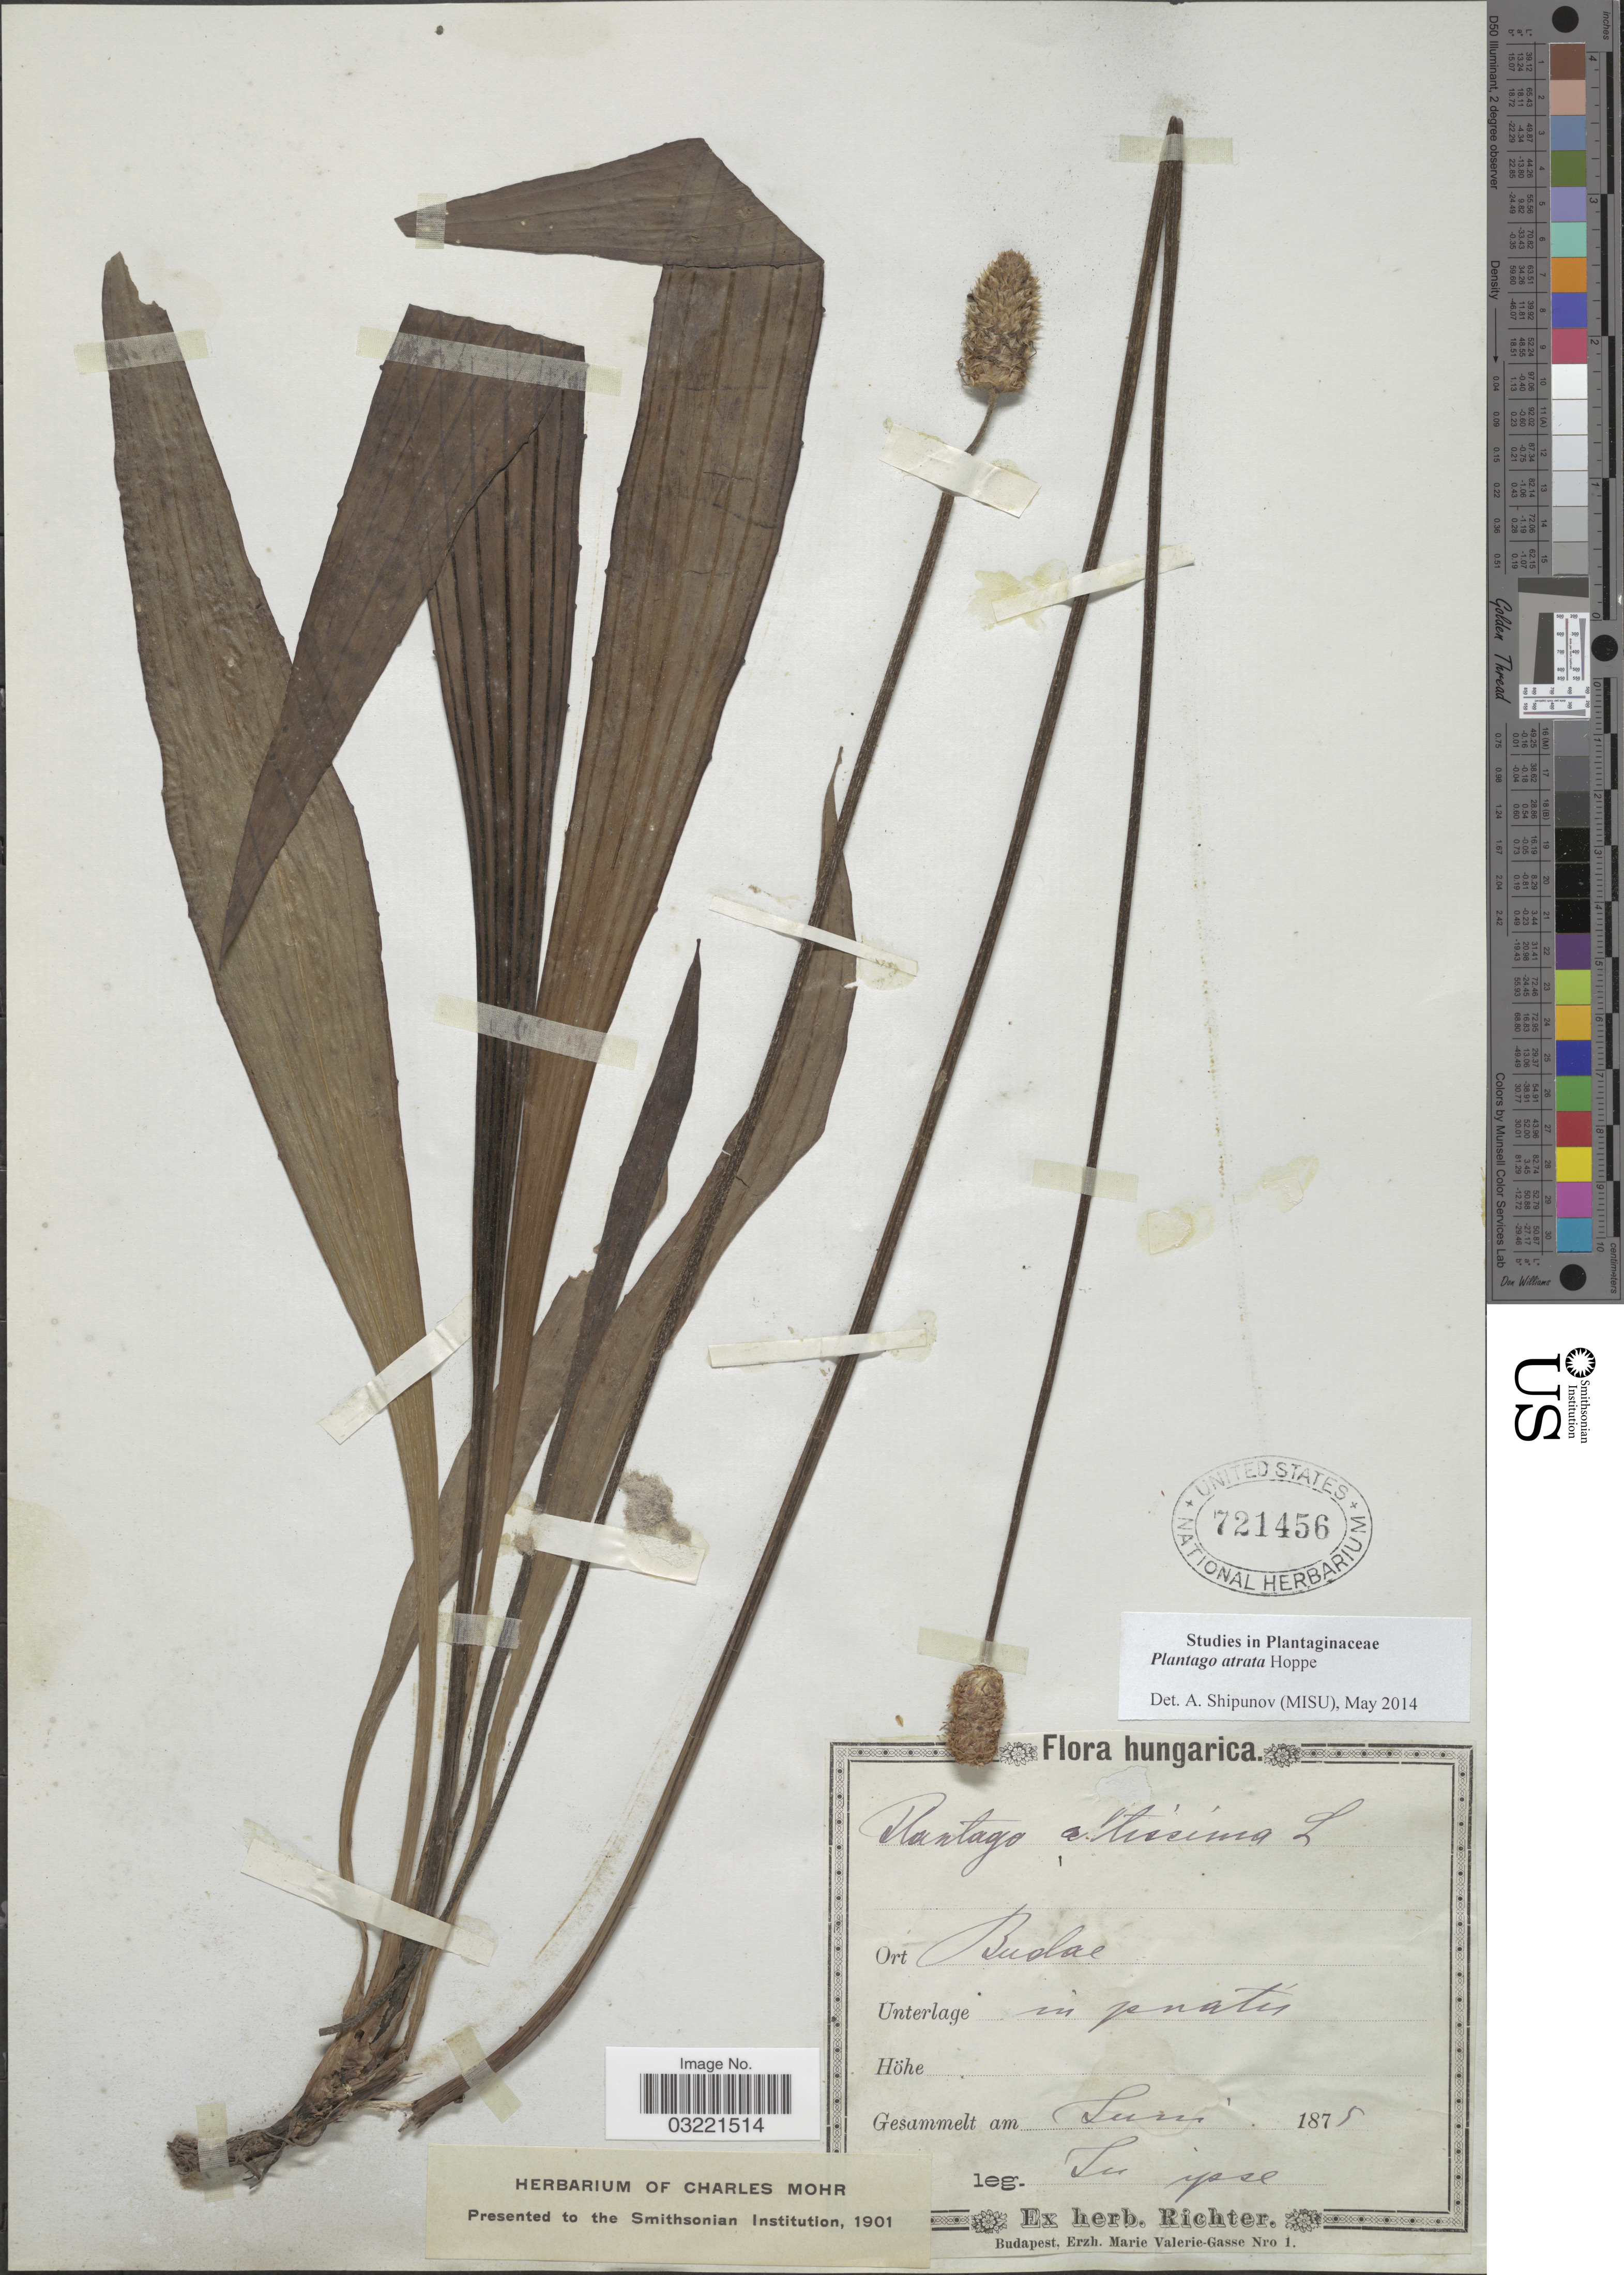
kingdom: Plantae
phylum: Tracheophyta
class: Magnoliopsida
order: Lamiales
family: Plantaginaceae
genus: Plantago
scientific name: Plantago atrata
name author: Hoppe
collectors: -- Richter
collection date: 1875-06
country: Hungary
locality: Budae.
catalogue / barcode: US 721456